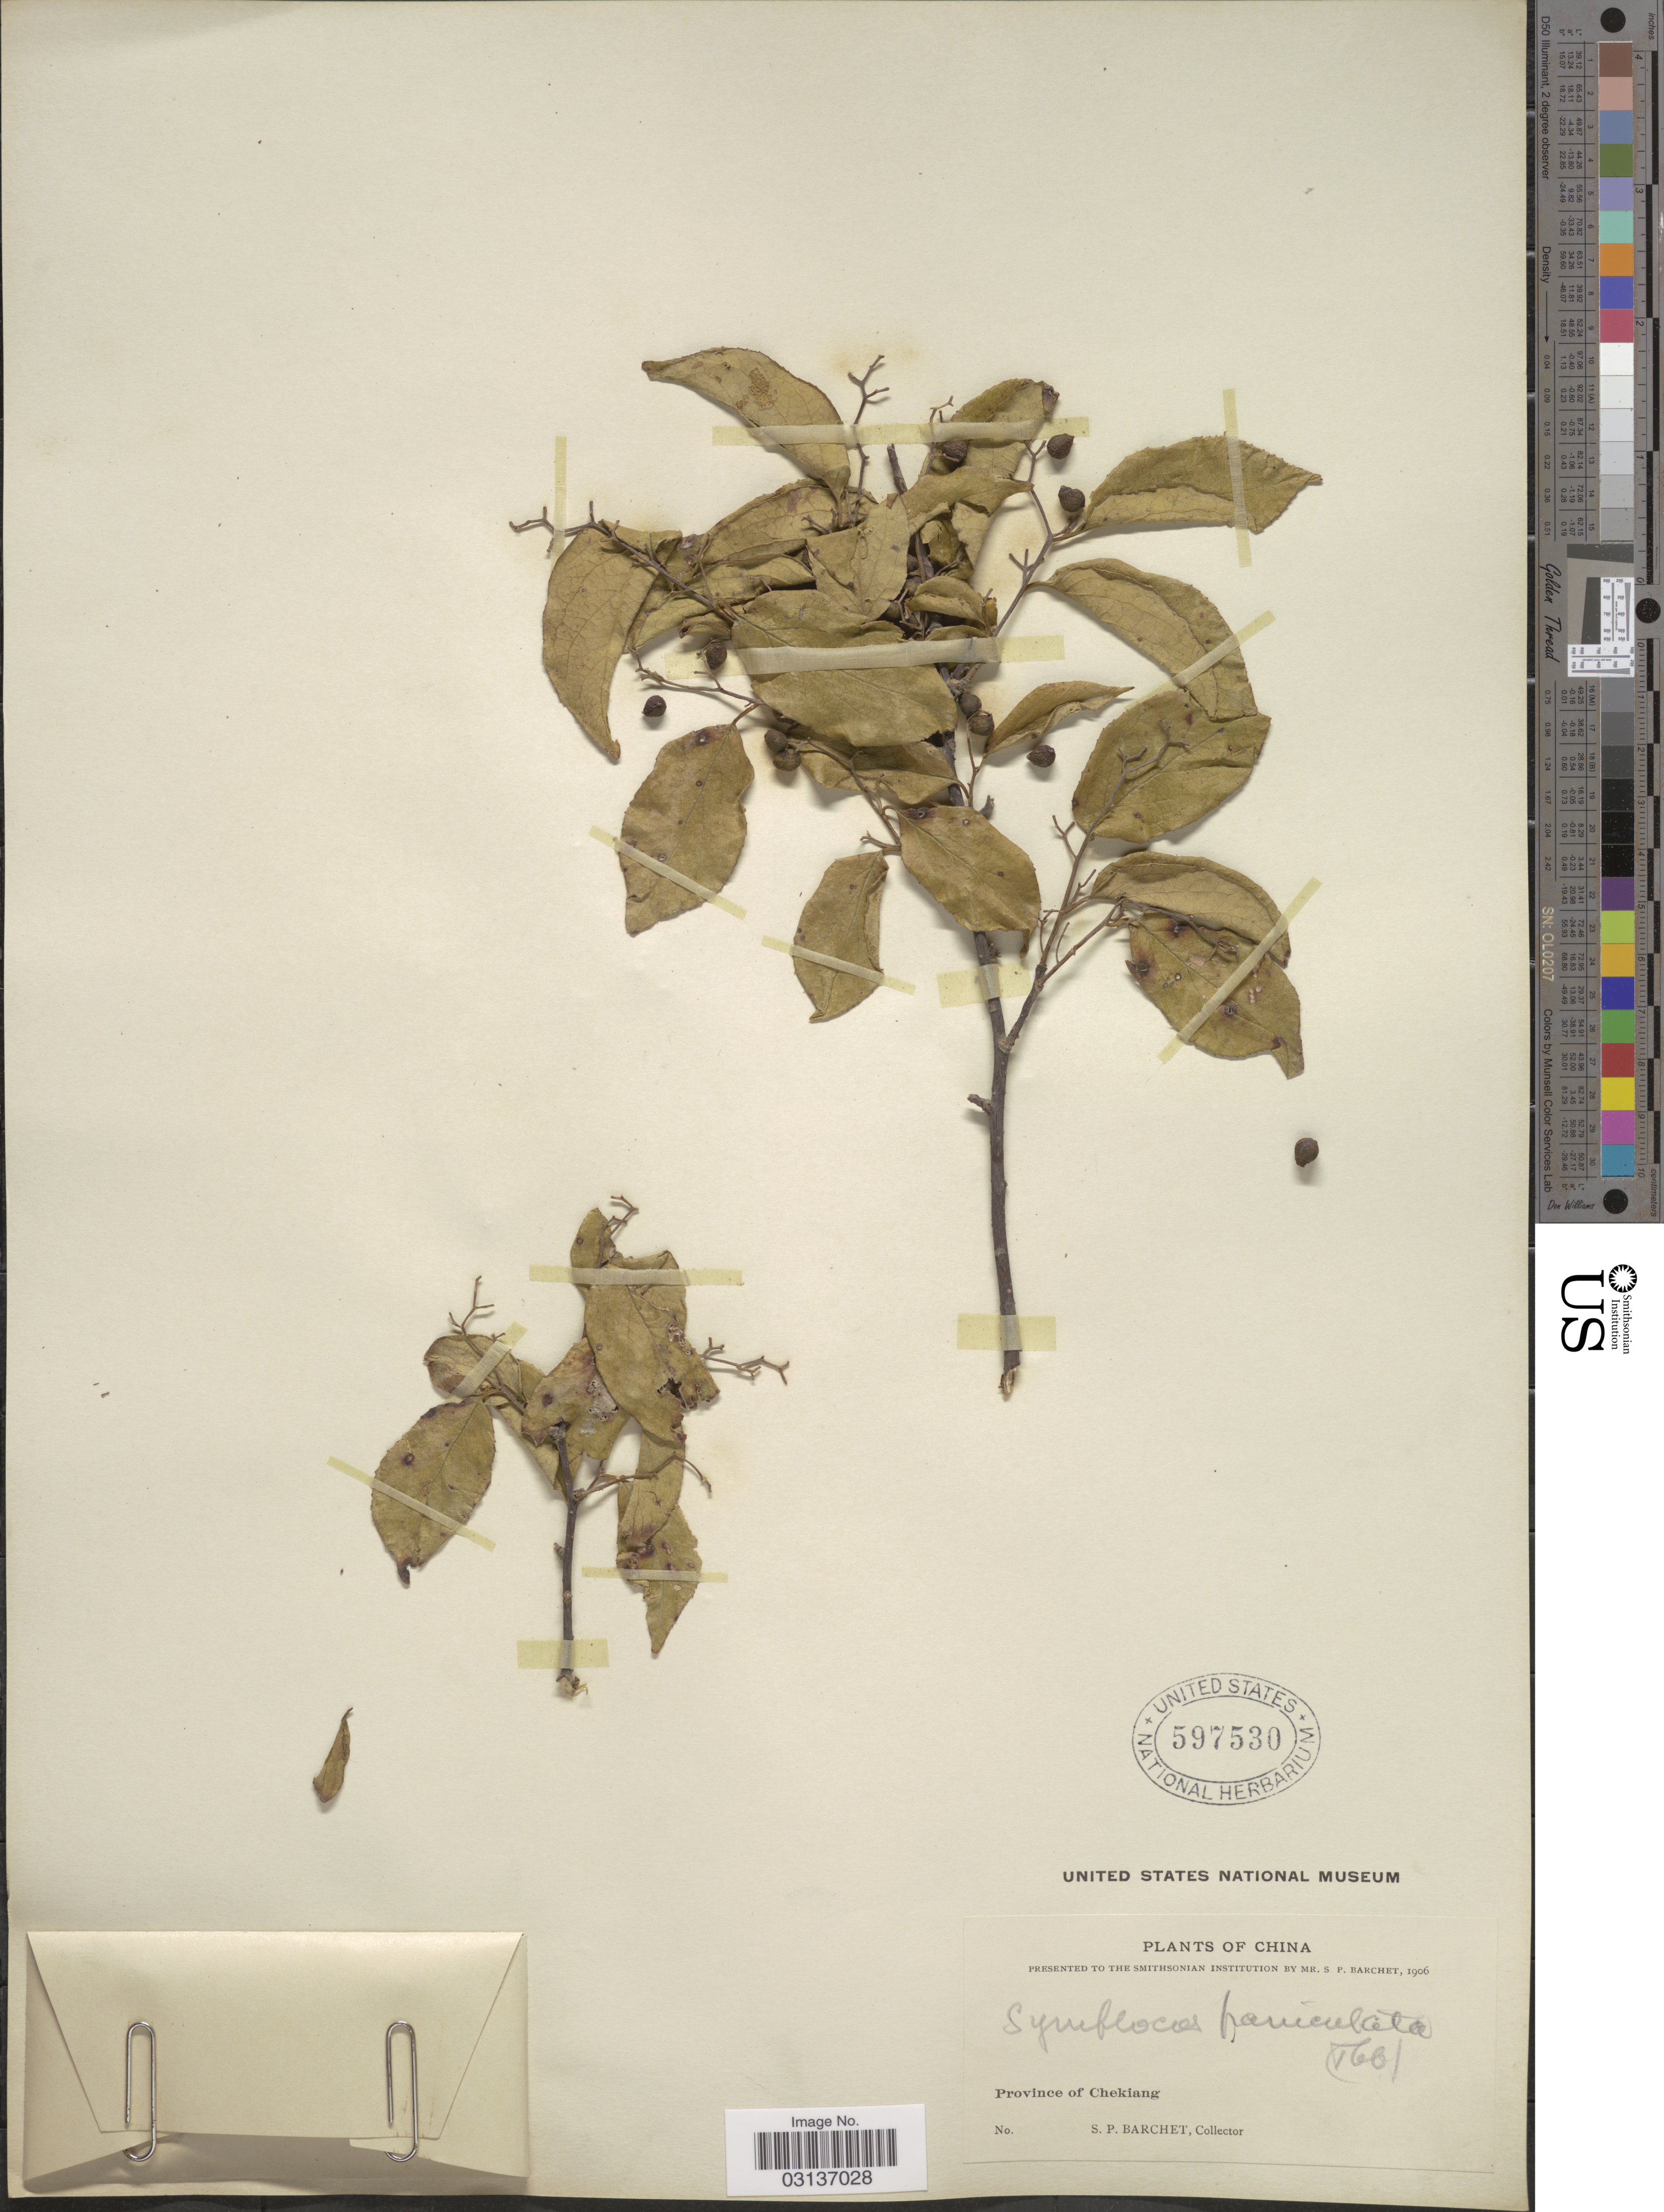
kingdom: Plantae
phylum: Tracheophyta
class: Magnoliopsida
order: Ericales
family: Symplocaceae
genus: Symplocos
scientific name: Symplocos paniculata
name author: Miq.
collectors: S. P. Barchet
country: China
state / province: Zhejiang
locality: Province of Chekiang.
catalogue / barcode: US 597530